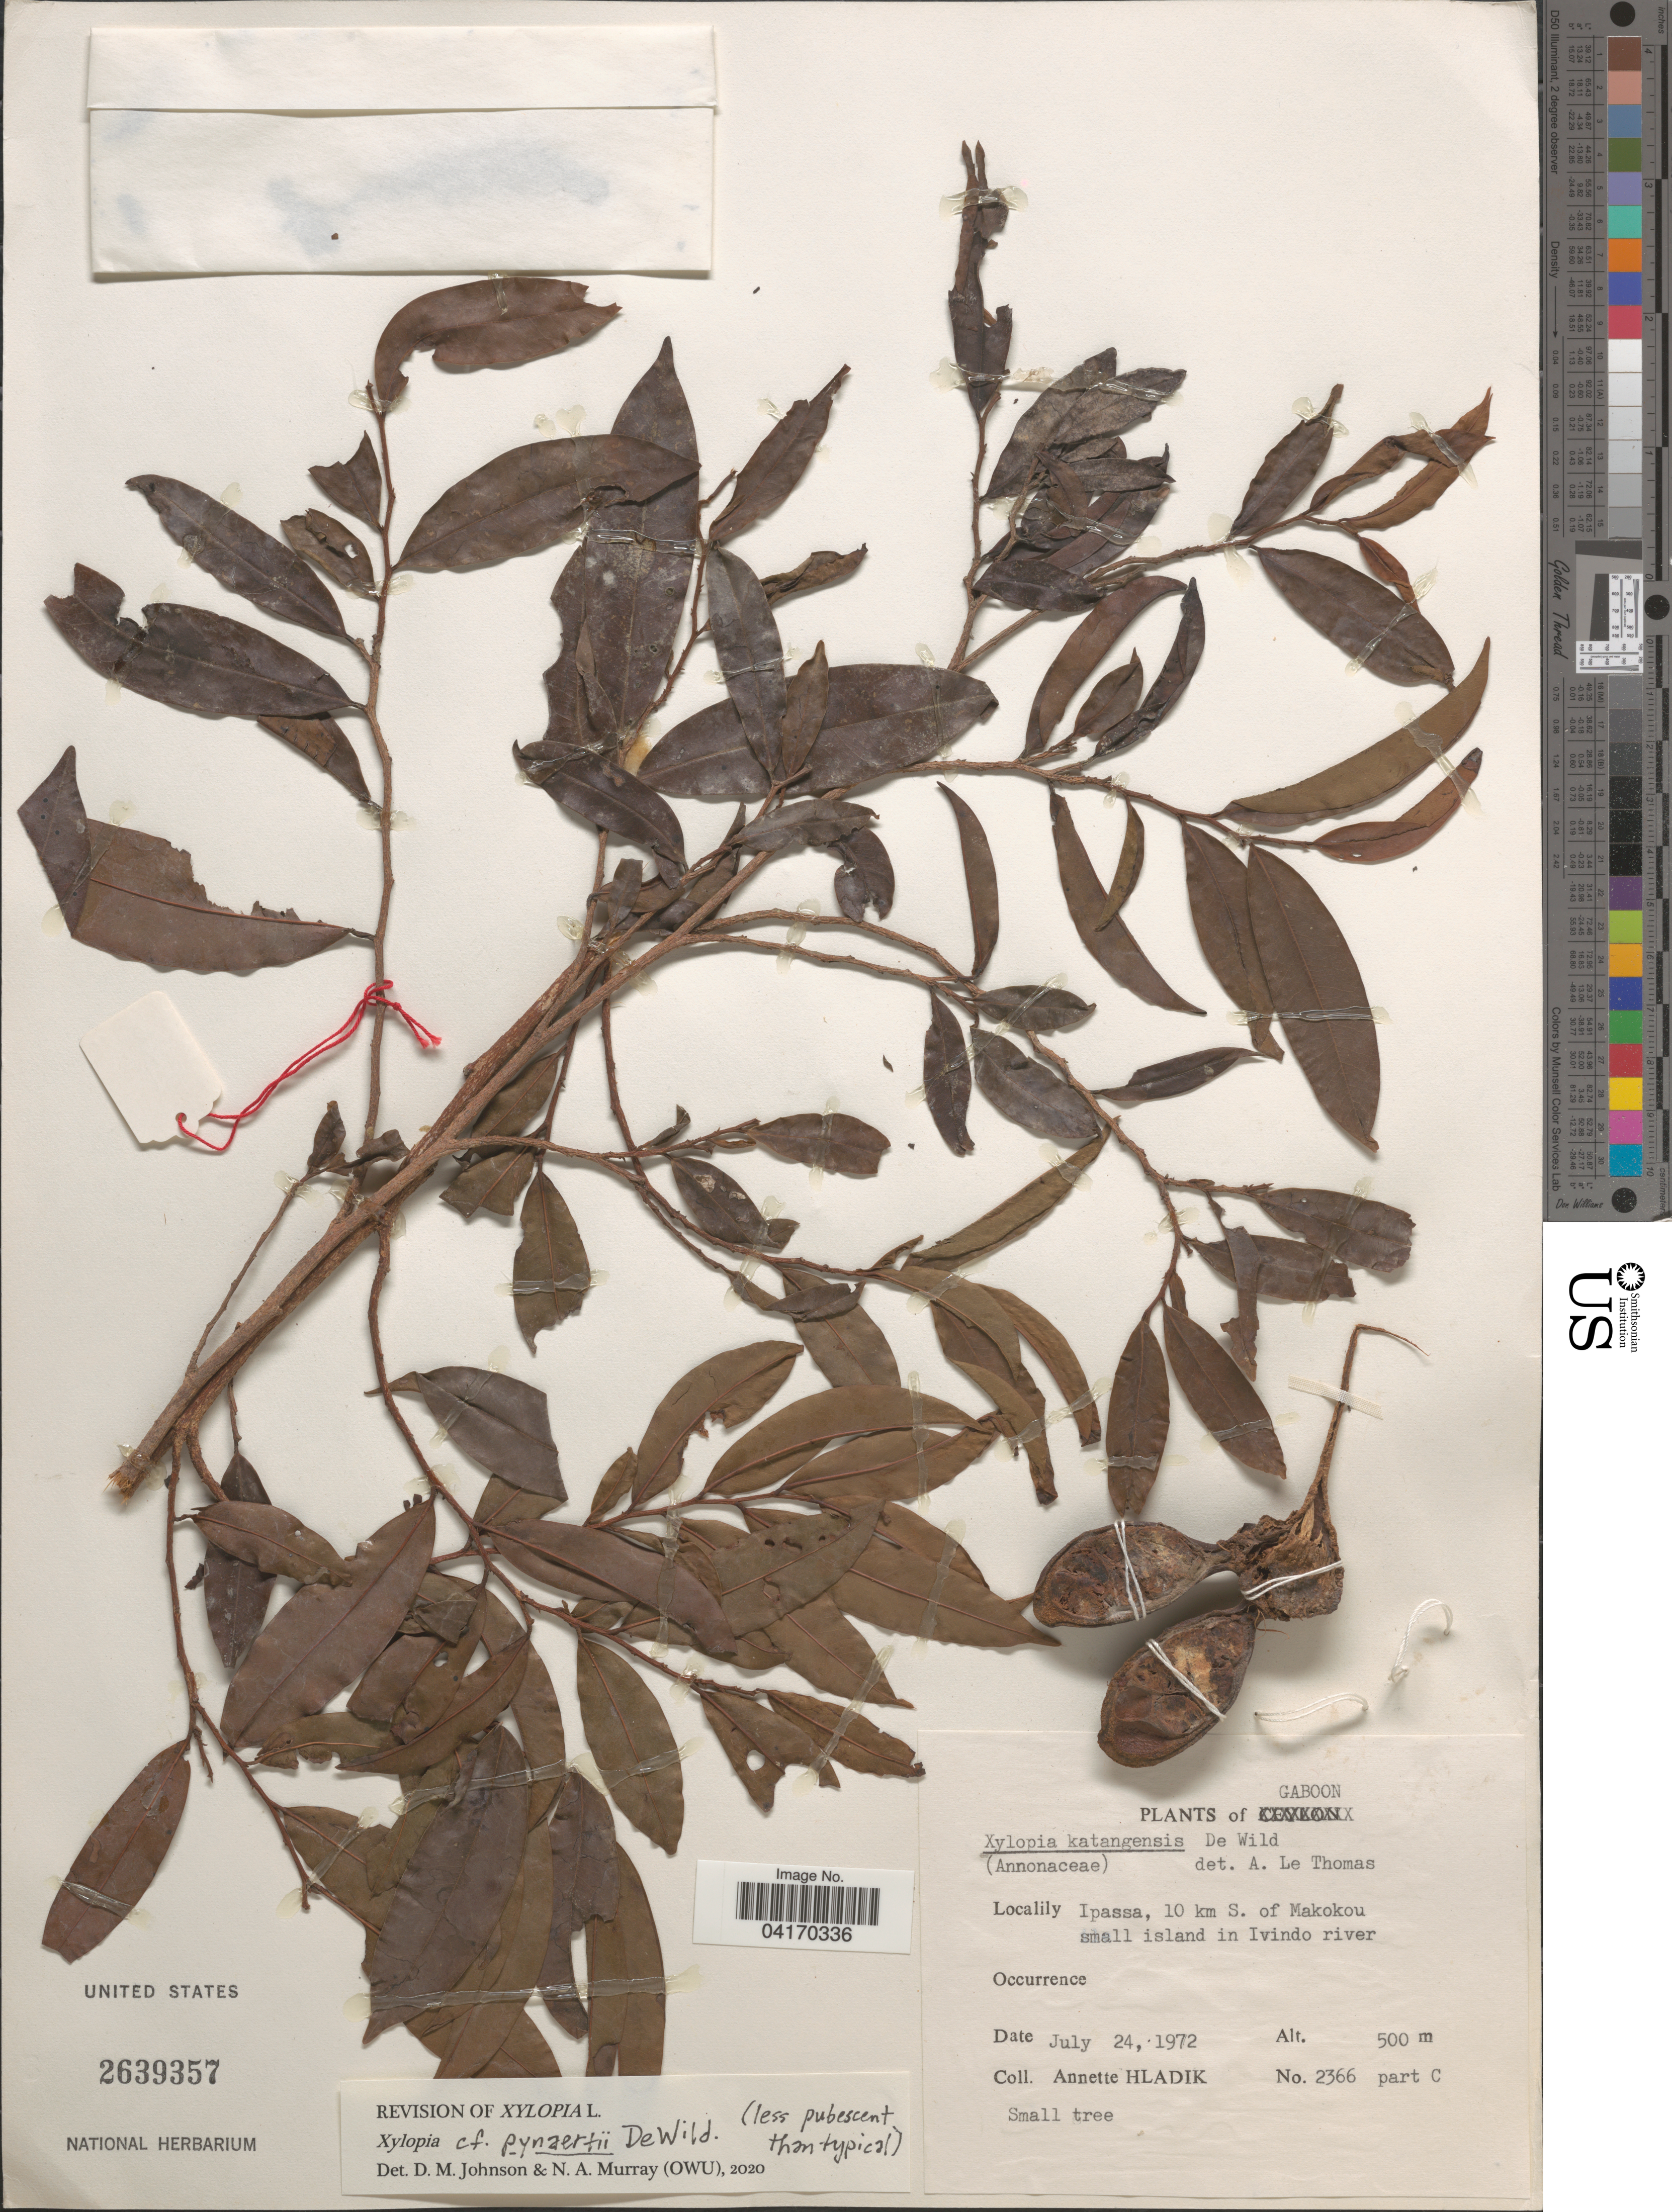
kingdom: Plantae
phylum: Tracheophyta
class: Magnoliopsida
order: Magnoliales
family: Annonaceae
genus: Xylopia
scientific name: Xylopia pynaertii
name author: De Wild.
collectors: A. Hladik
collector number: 2366 part C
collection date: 1972-07-24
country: Gabon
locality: Gaboon. Ipassa, 10 km S. of Makokou small island in Ivindo river.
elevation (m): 500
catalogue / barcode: US 2639357